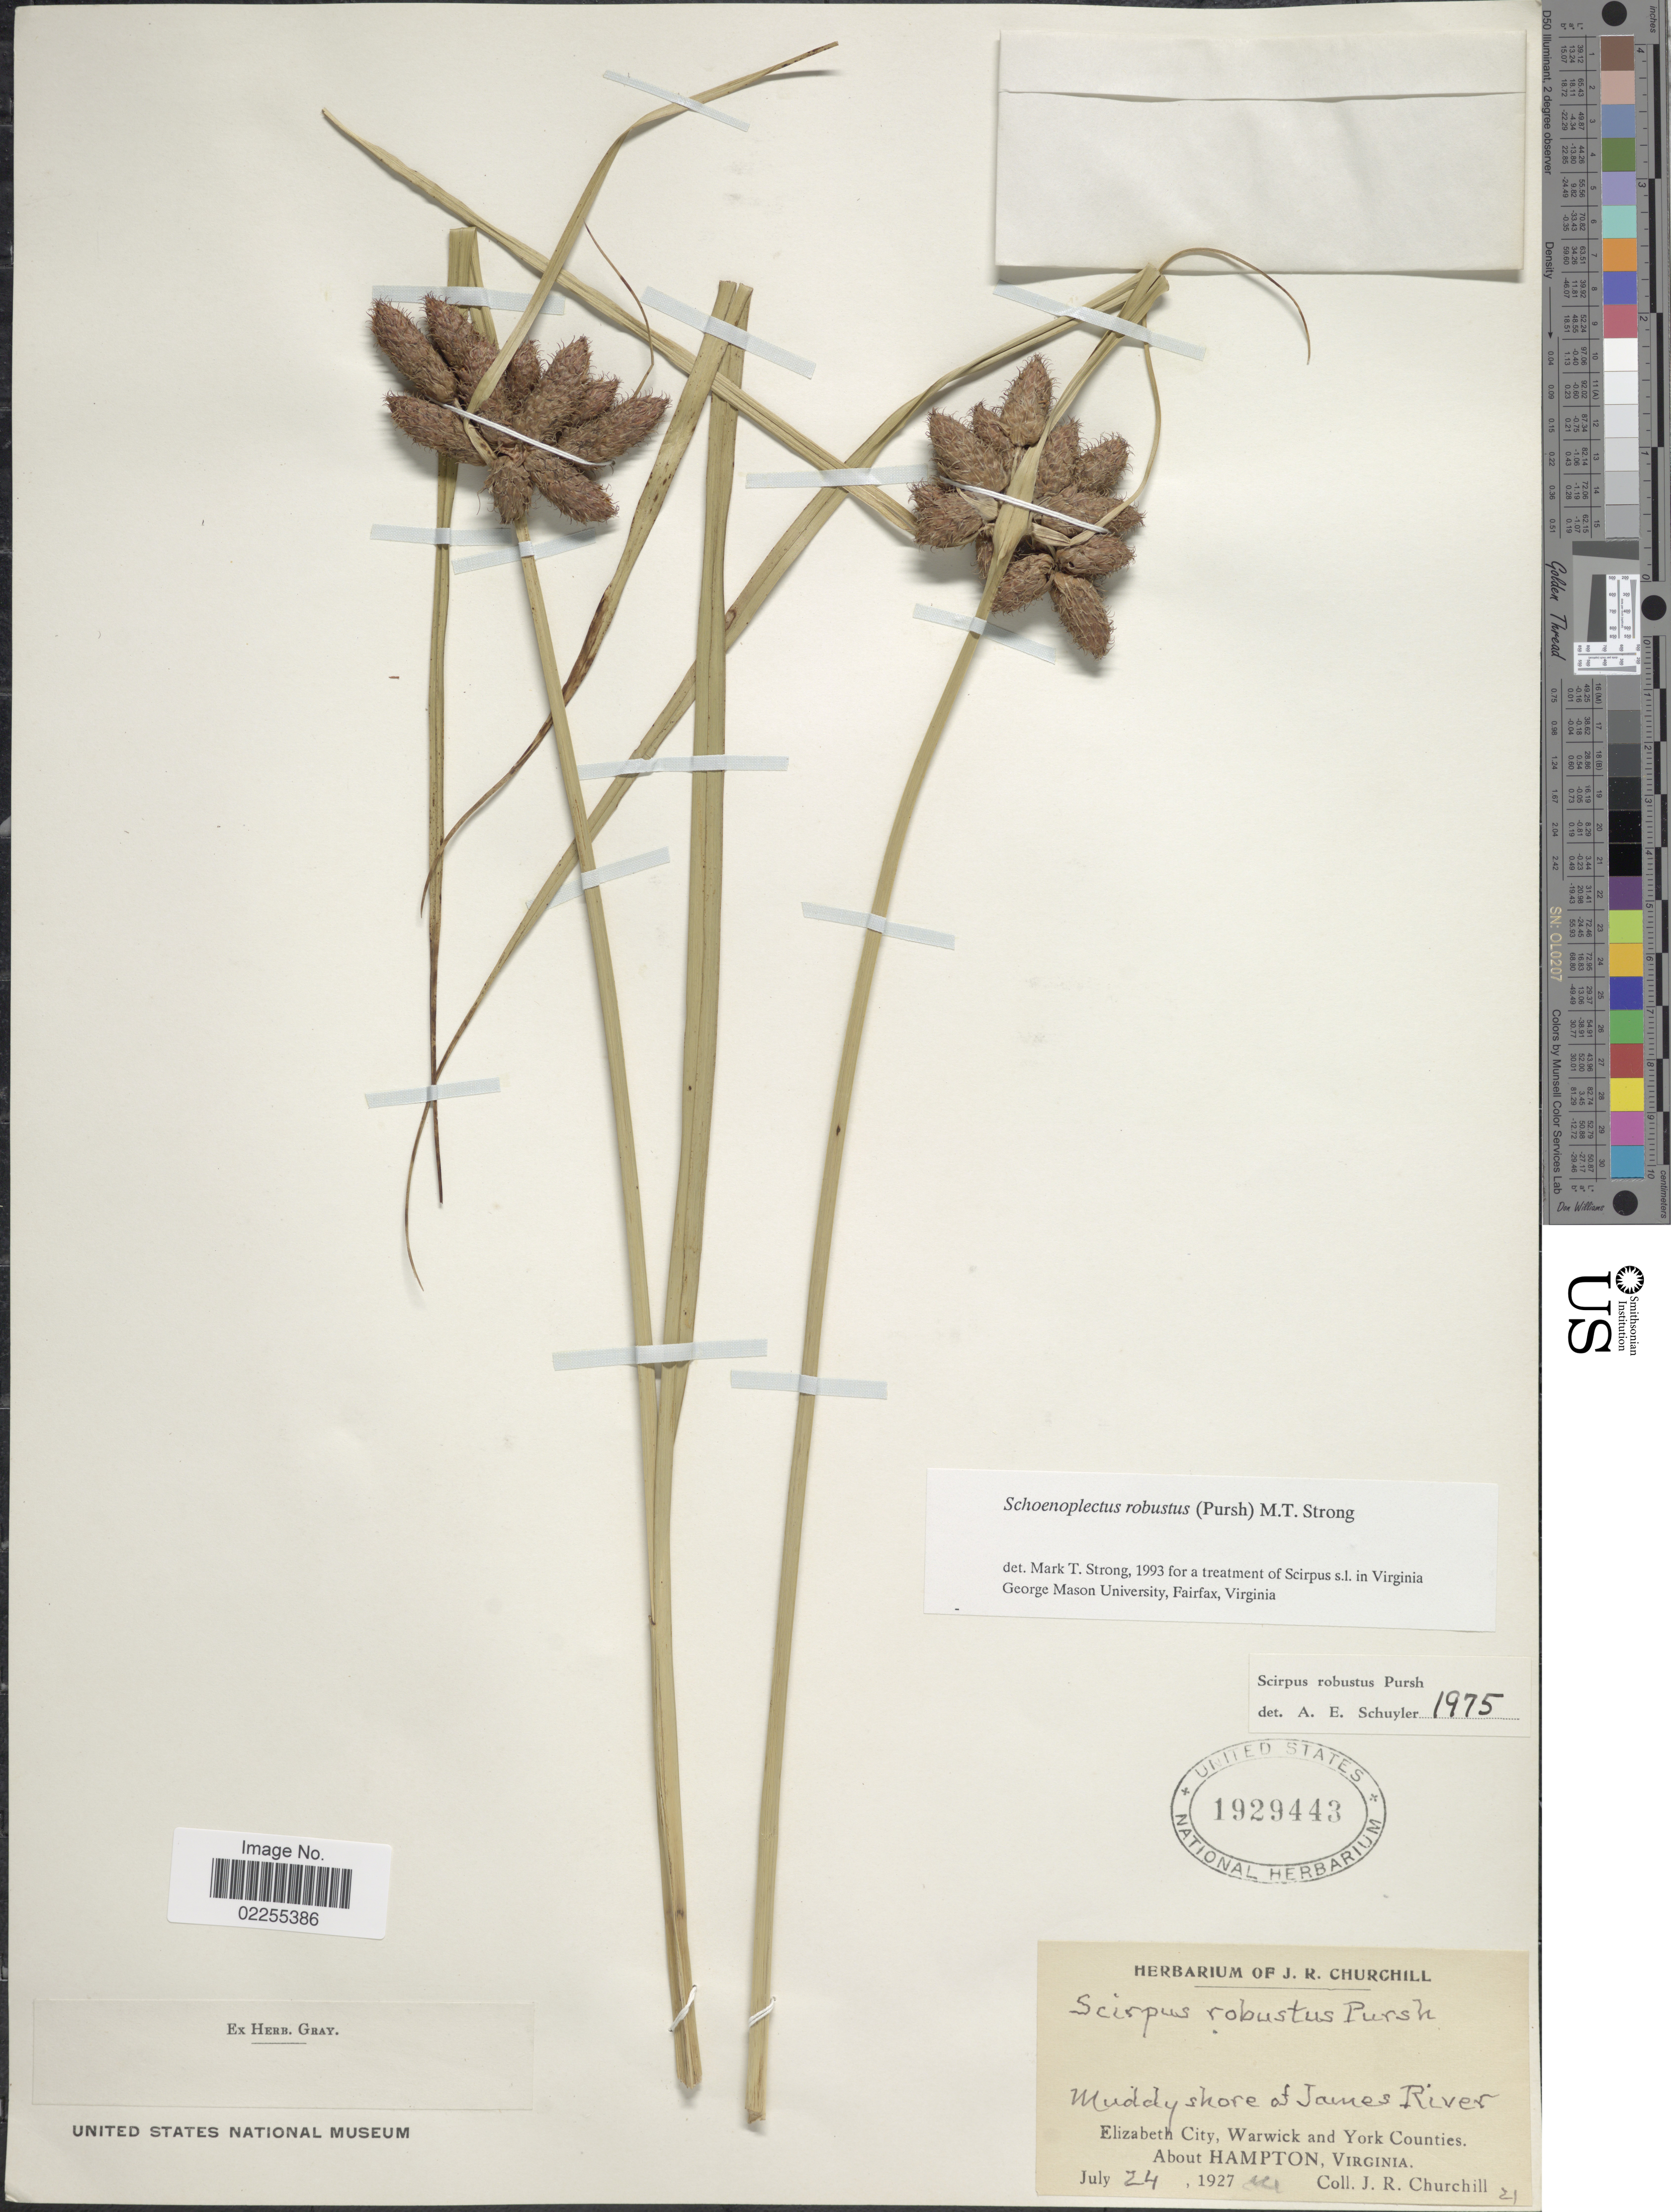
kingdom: Plantae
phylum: Tracheophyta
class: Liliopsida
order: Poales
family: Cyperaceae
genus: Bolboschoenus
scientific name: Bolboschoenus robustus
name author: (Pursh) Soják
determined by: Strong, M. T., (US), Smithsonian Institution - National Museum of Natural History (UNITED STATES)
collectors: J. Churchill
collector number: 21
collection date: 1927-07-24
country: United States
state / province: Virginia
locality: Muddy shore of James River, Elizabeth City, Warwick and York Counties, about Hampton.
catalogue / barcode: US 1929443